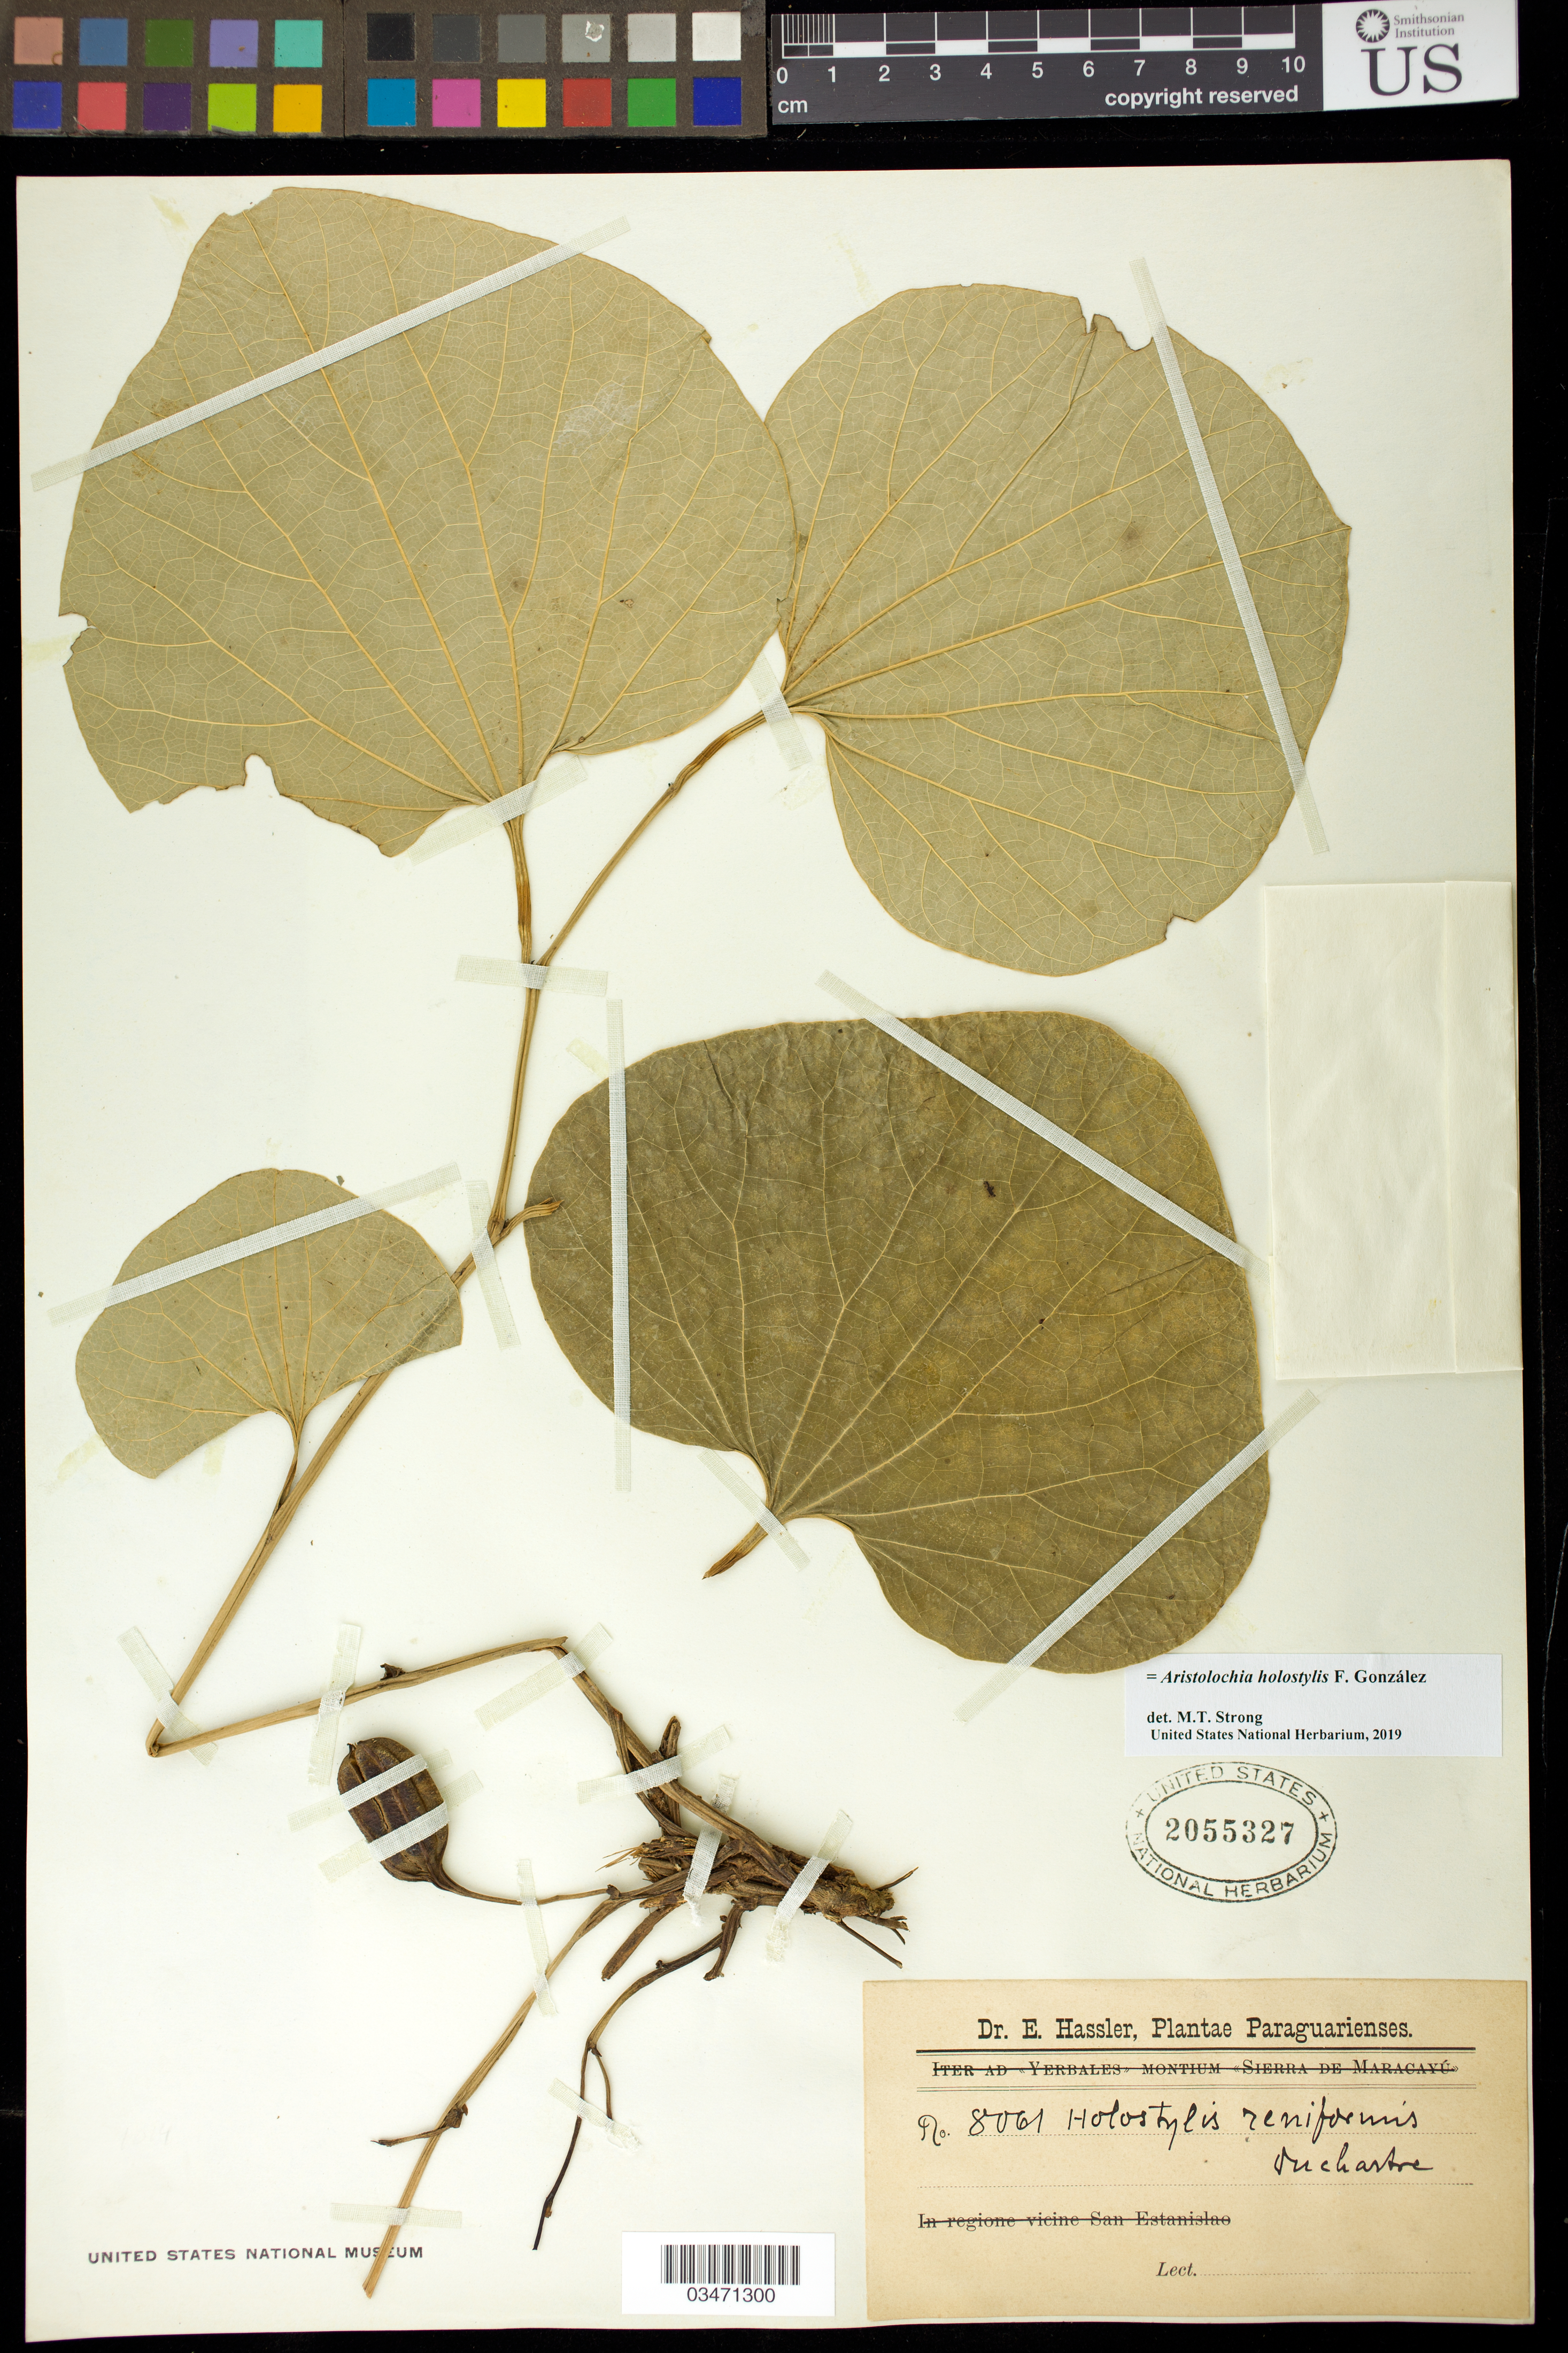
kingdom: Plantae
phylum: Tracheophyta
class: Magnoliopsida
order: Piperales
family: Aristolochiaceae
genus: Aristolochia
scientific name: Aristolochia holostylis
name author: F. González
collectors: E. Hassler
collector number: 8061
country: Paraguay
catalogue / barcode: US 2055327